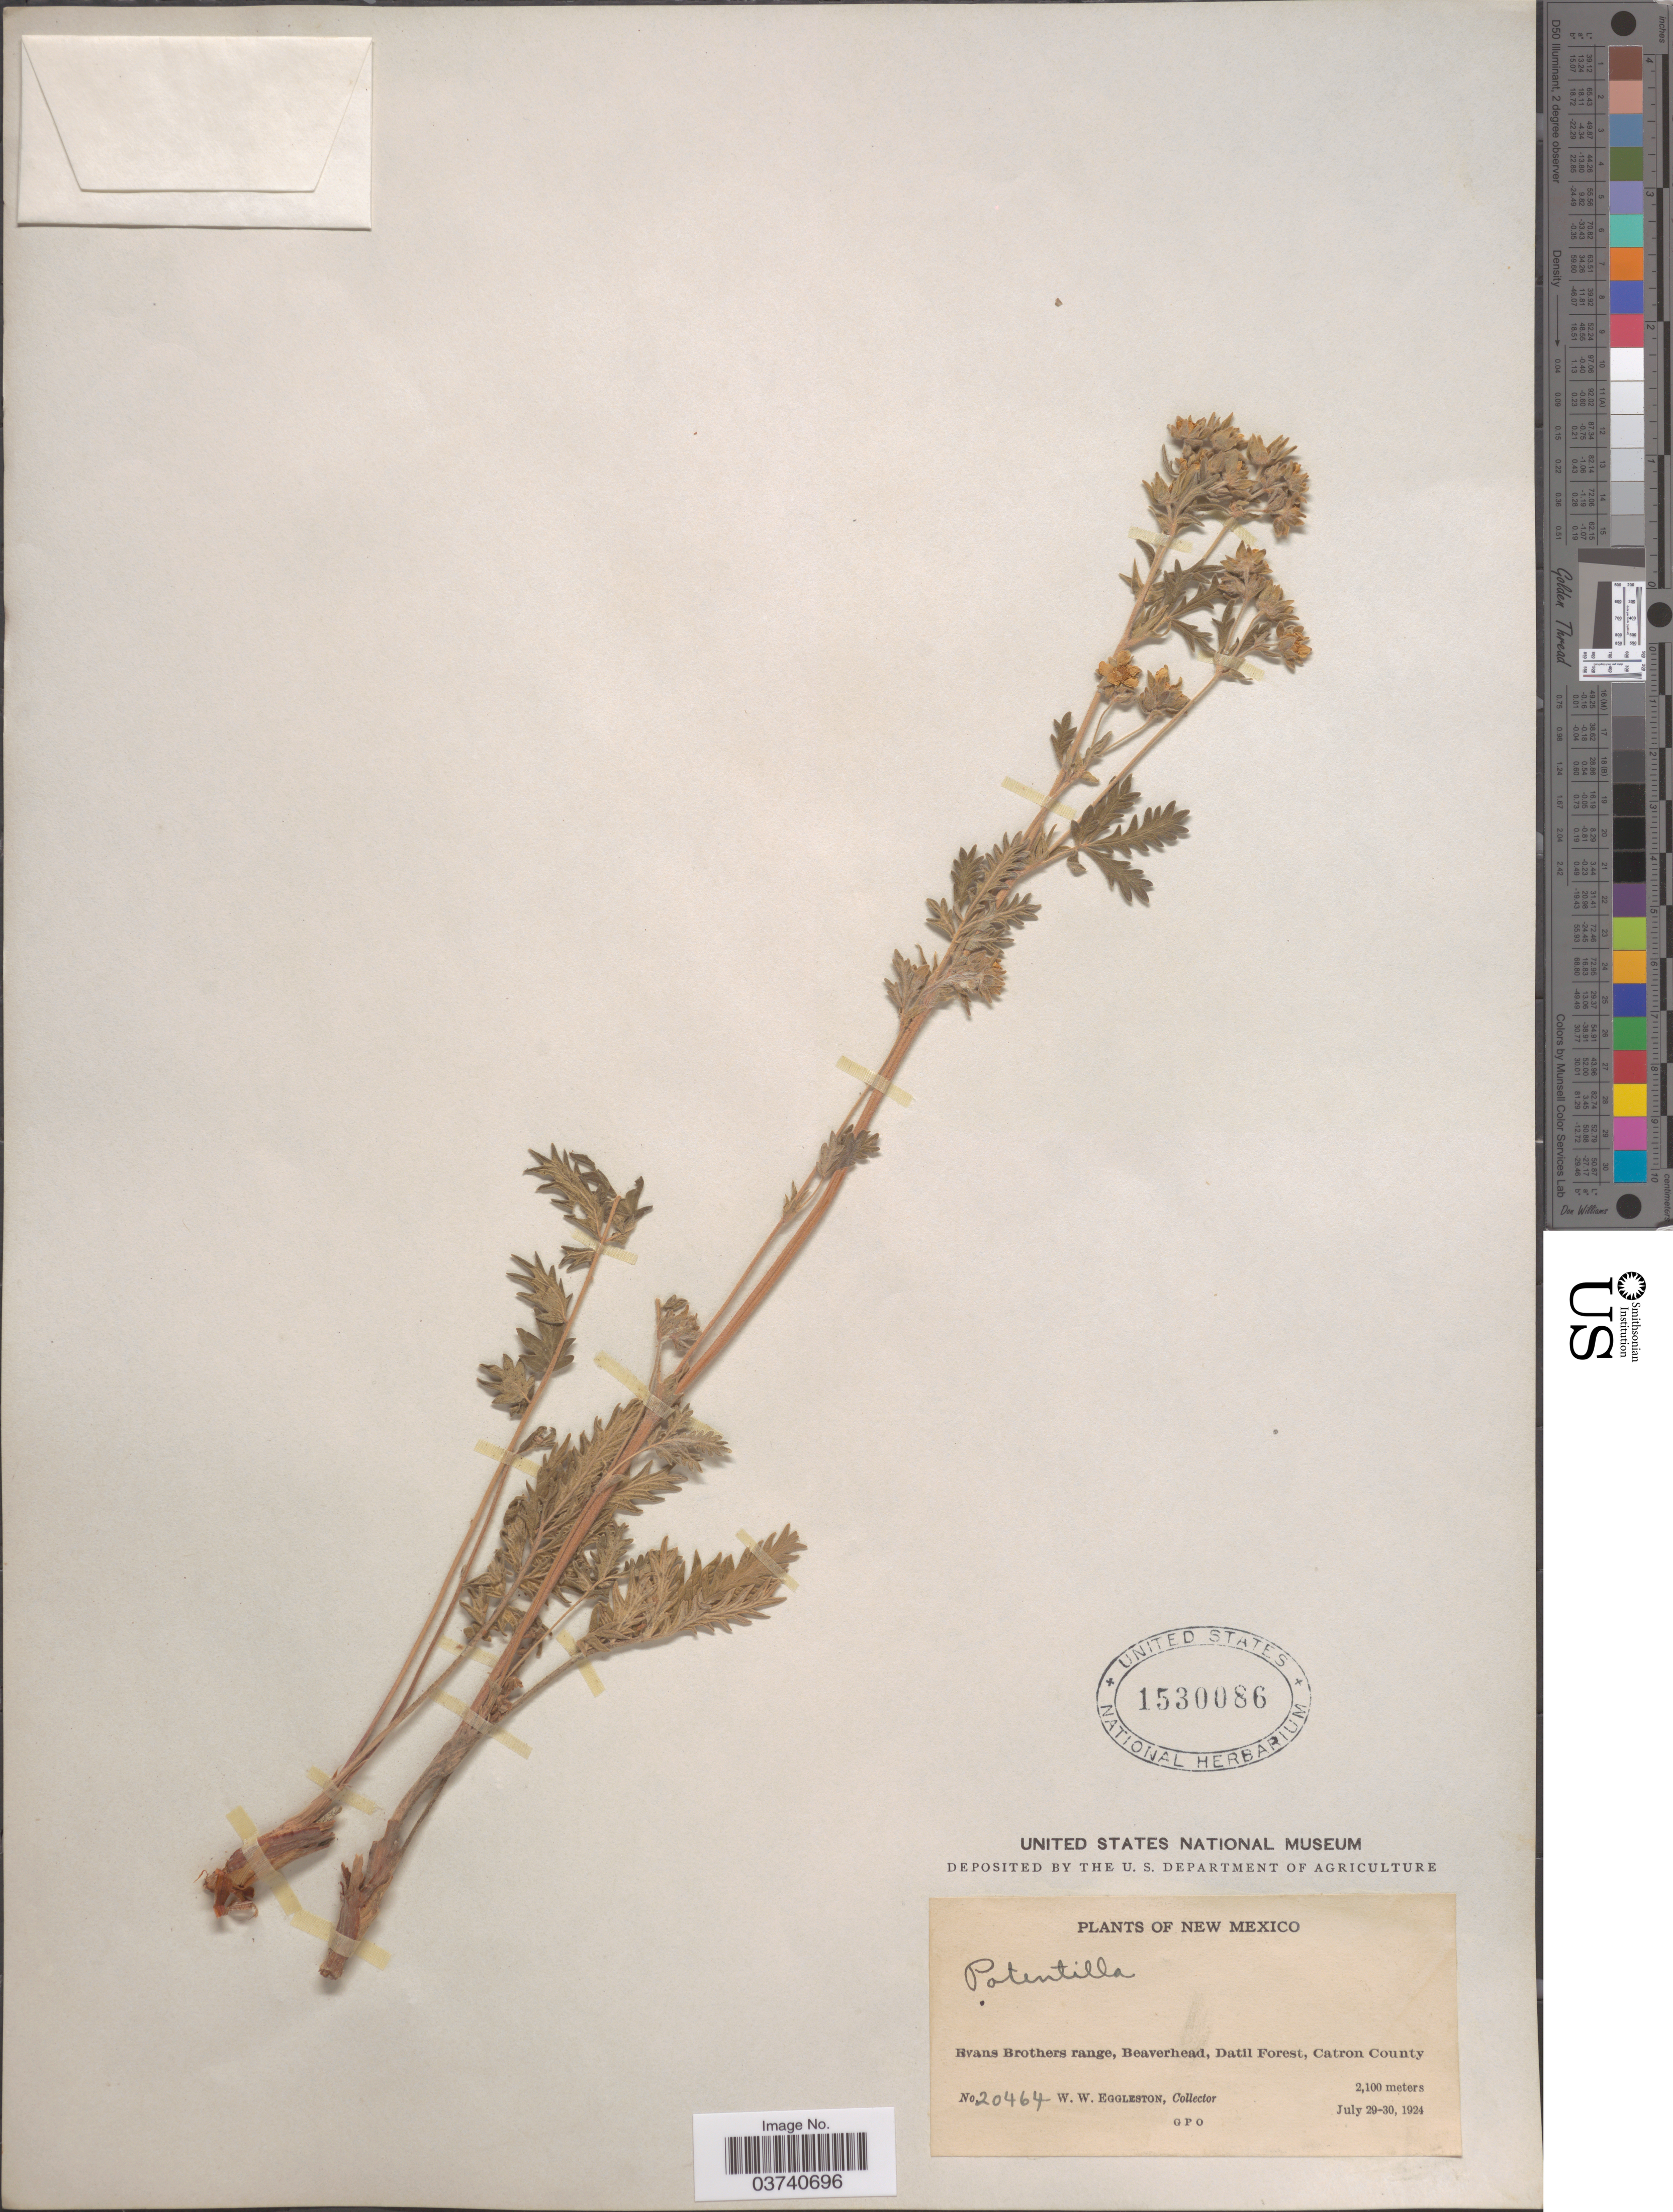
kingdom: Plantae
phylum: Tracheophyta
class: Magnoliopsida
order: Rosales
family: Rosaceae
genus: Potentilla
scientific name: Potentilla pensylvanica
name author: L.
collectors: W. W. Eggleston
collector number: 20464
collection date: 1924-07-29/1924-07-30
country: United States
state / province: New Mexico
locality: Ryans Brothers range, Beaverhead, Datil Forest, Catron County.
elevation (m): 2100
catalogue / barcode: US 1530086